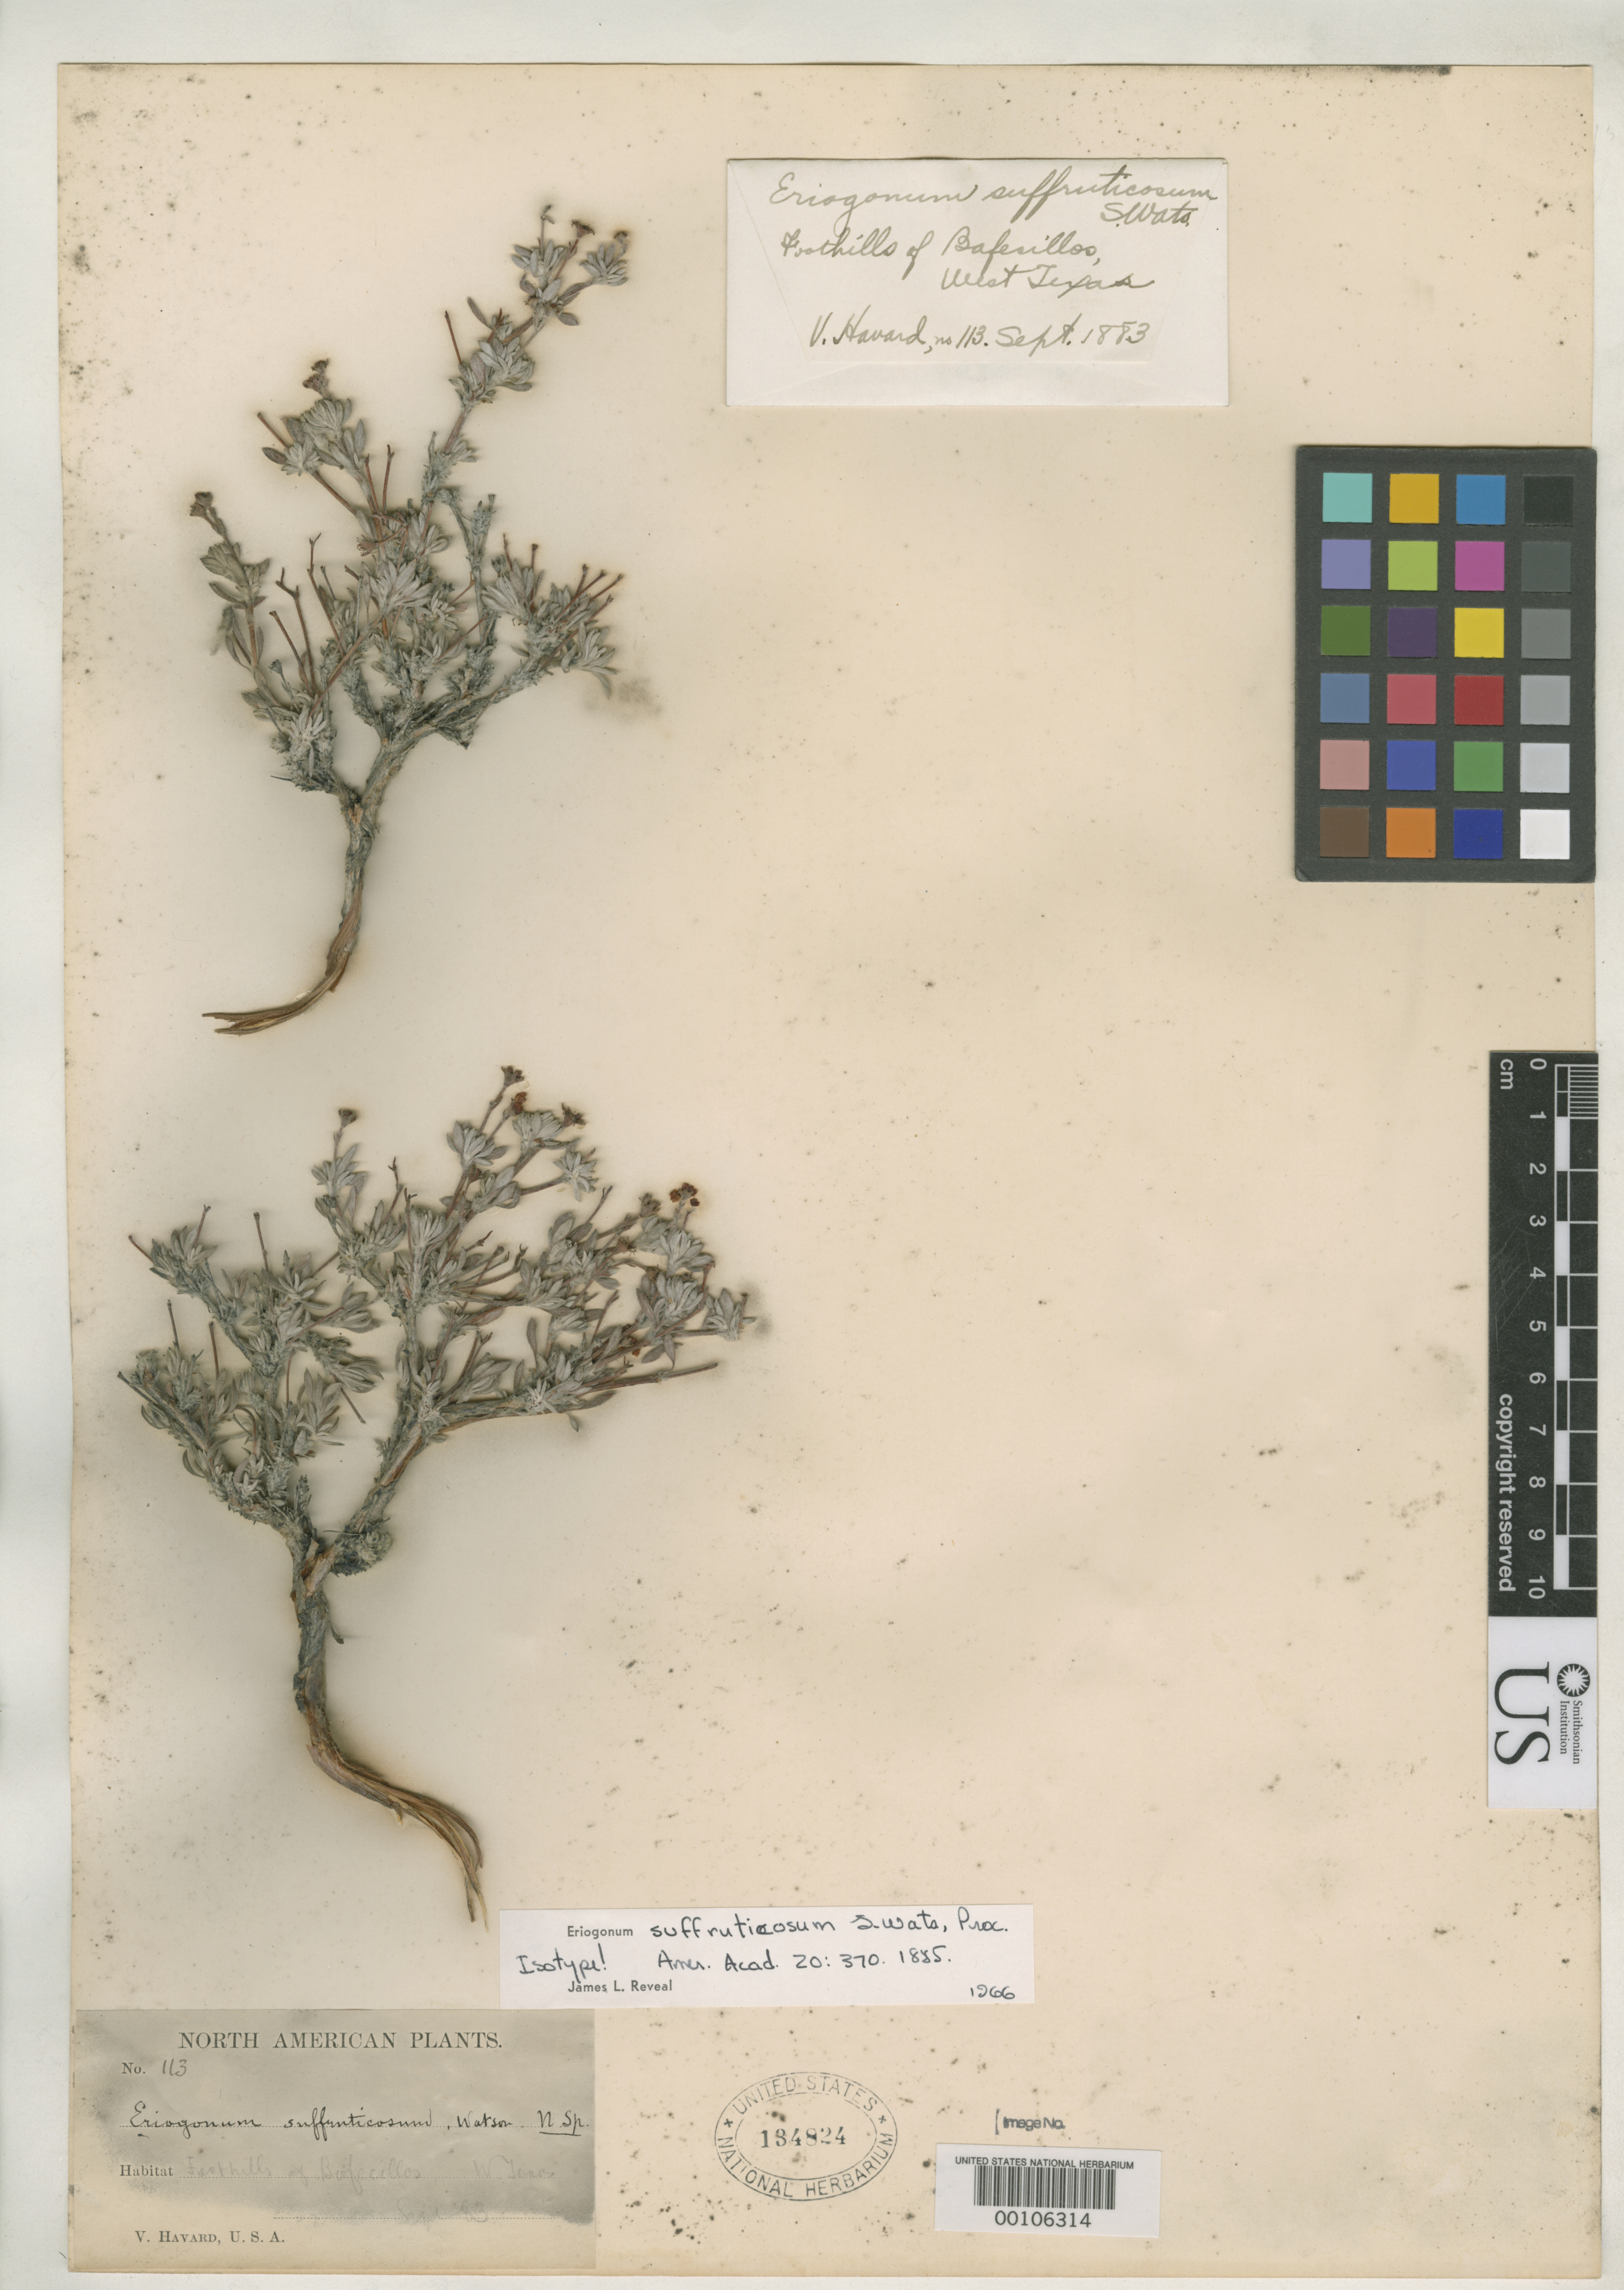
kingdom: Plantae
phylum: Tracheophyta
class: Magnoliopsida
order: Caryophyllales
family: Polygonaceae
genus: Eriogonum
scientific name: Eriogonum suffruticosum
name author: S. Watson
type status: Isotype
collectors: V. Havard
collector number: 113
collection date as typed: Sep 1883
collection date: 1883-09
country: United States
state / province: Texas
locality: Bofecillos Mts.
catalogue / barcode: US 134824